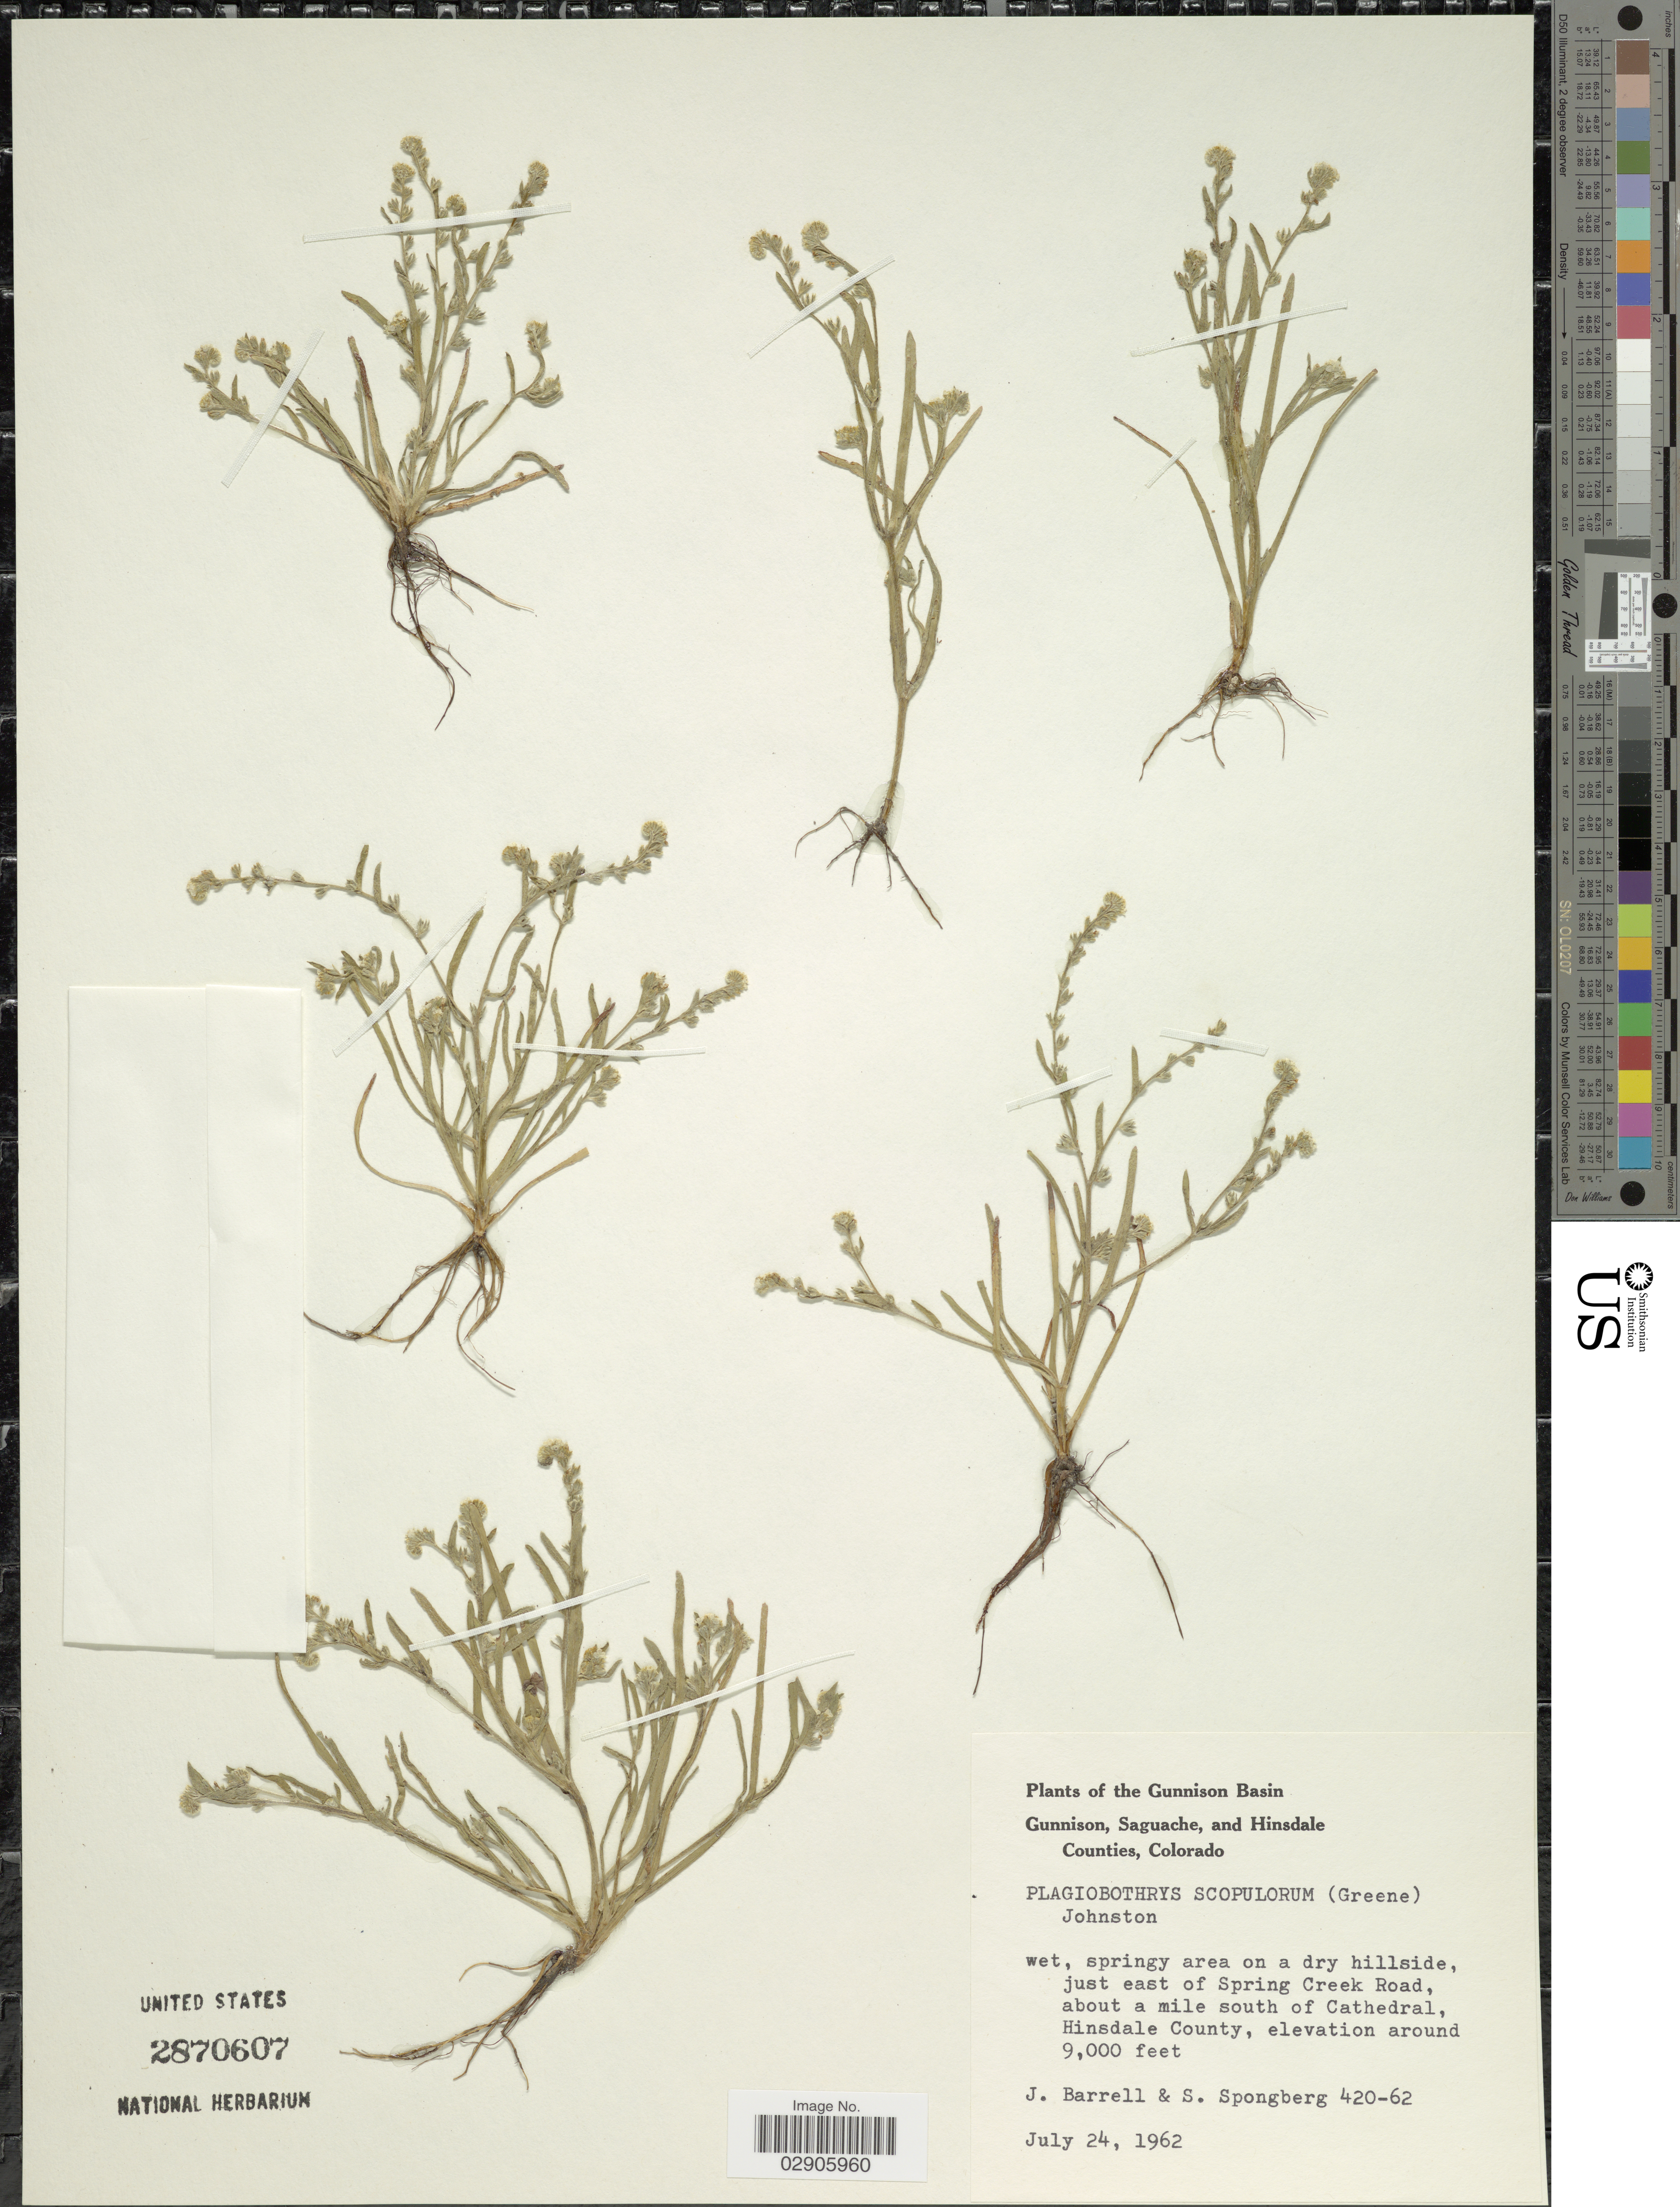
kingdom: Plantae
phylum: Tracheophyta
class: Magnoliopsida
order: Boraginales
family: Boraginaceae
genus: Plagiobothrys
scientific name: Plagiobothrys scopulorum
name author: (Greene) I.M. Johnst.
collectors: J. Barrell & S. A.Spongberg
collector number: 420-62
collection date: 1962-07-24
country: United States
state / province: Colorado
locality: The Gunnison Basin, just east of Spring Creek Road, about a mile south of Cathedral, Hinsdale County.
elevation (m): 2743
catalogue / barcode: US 2870607